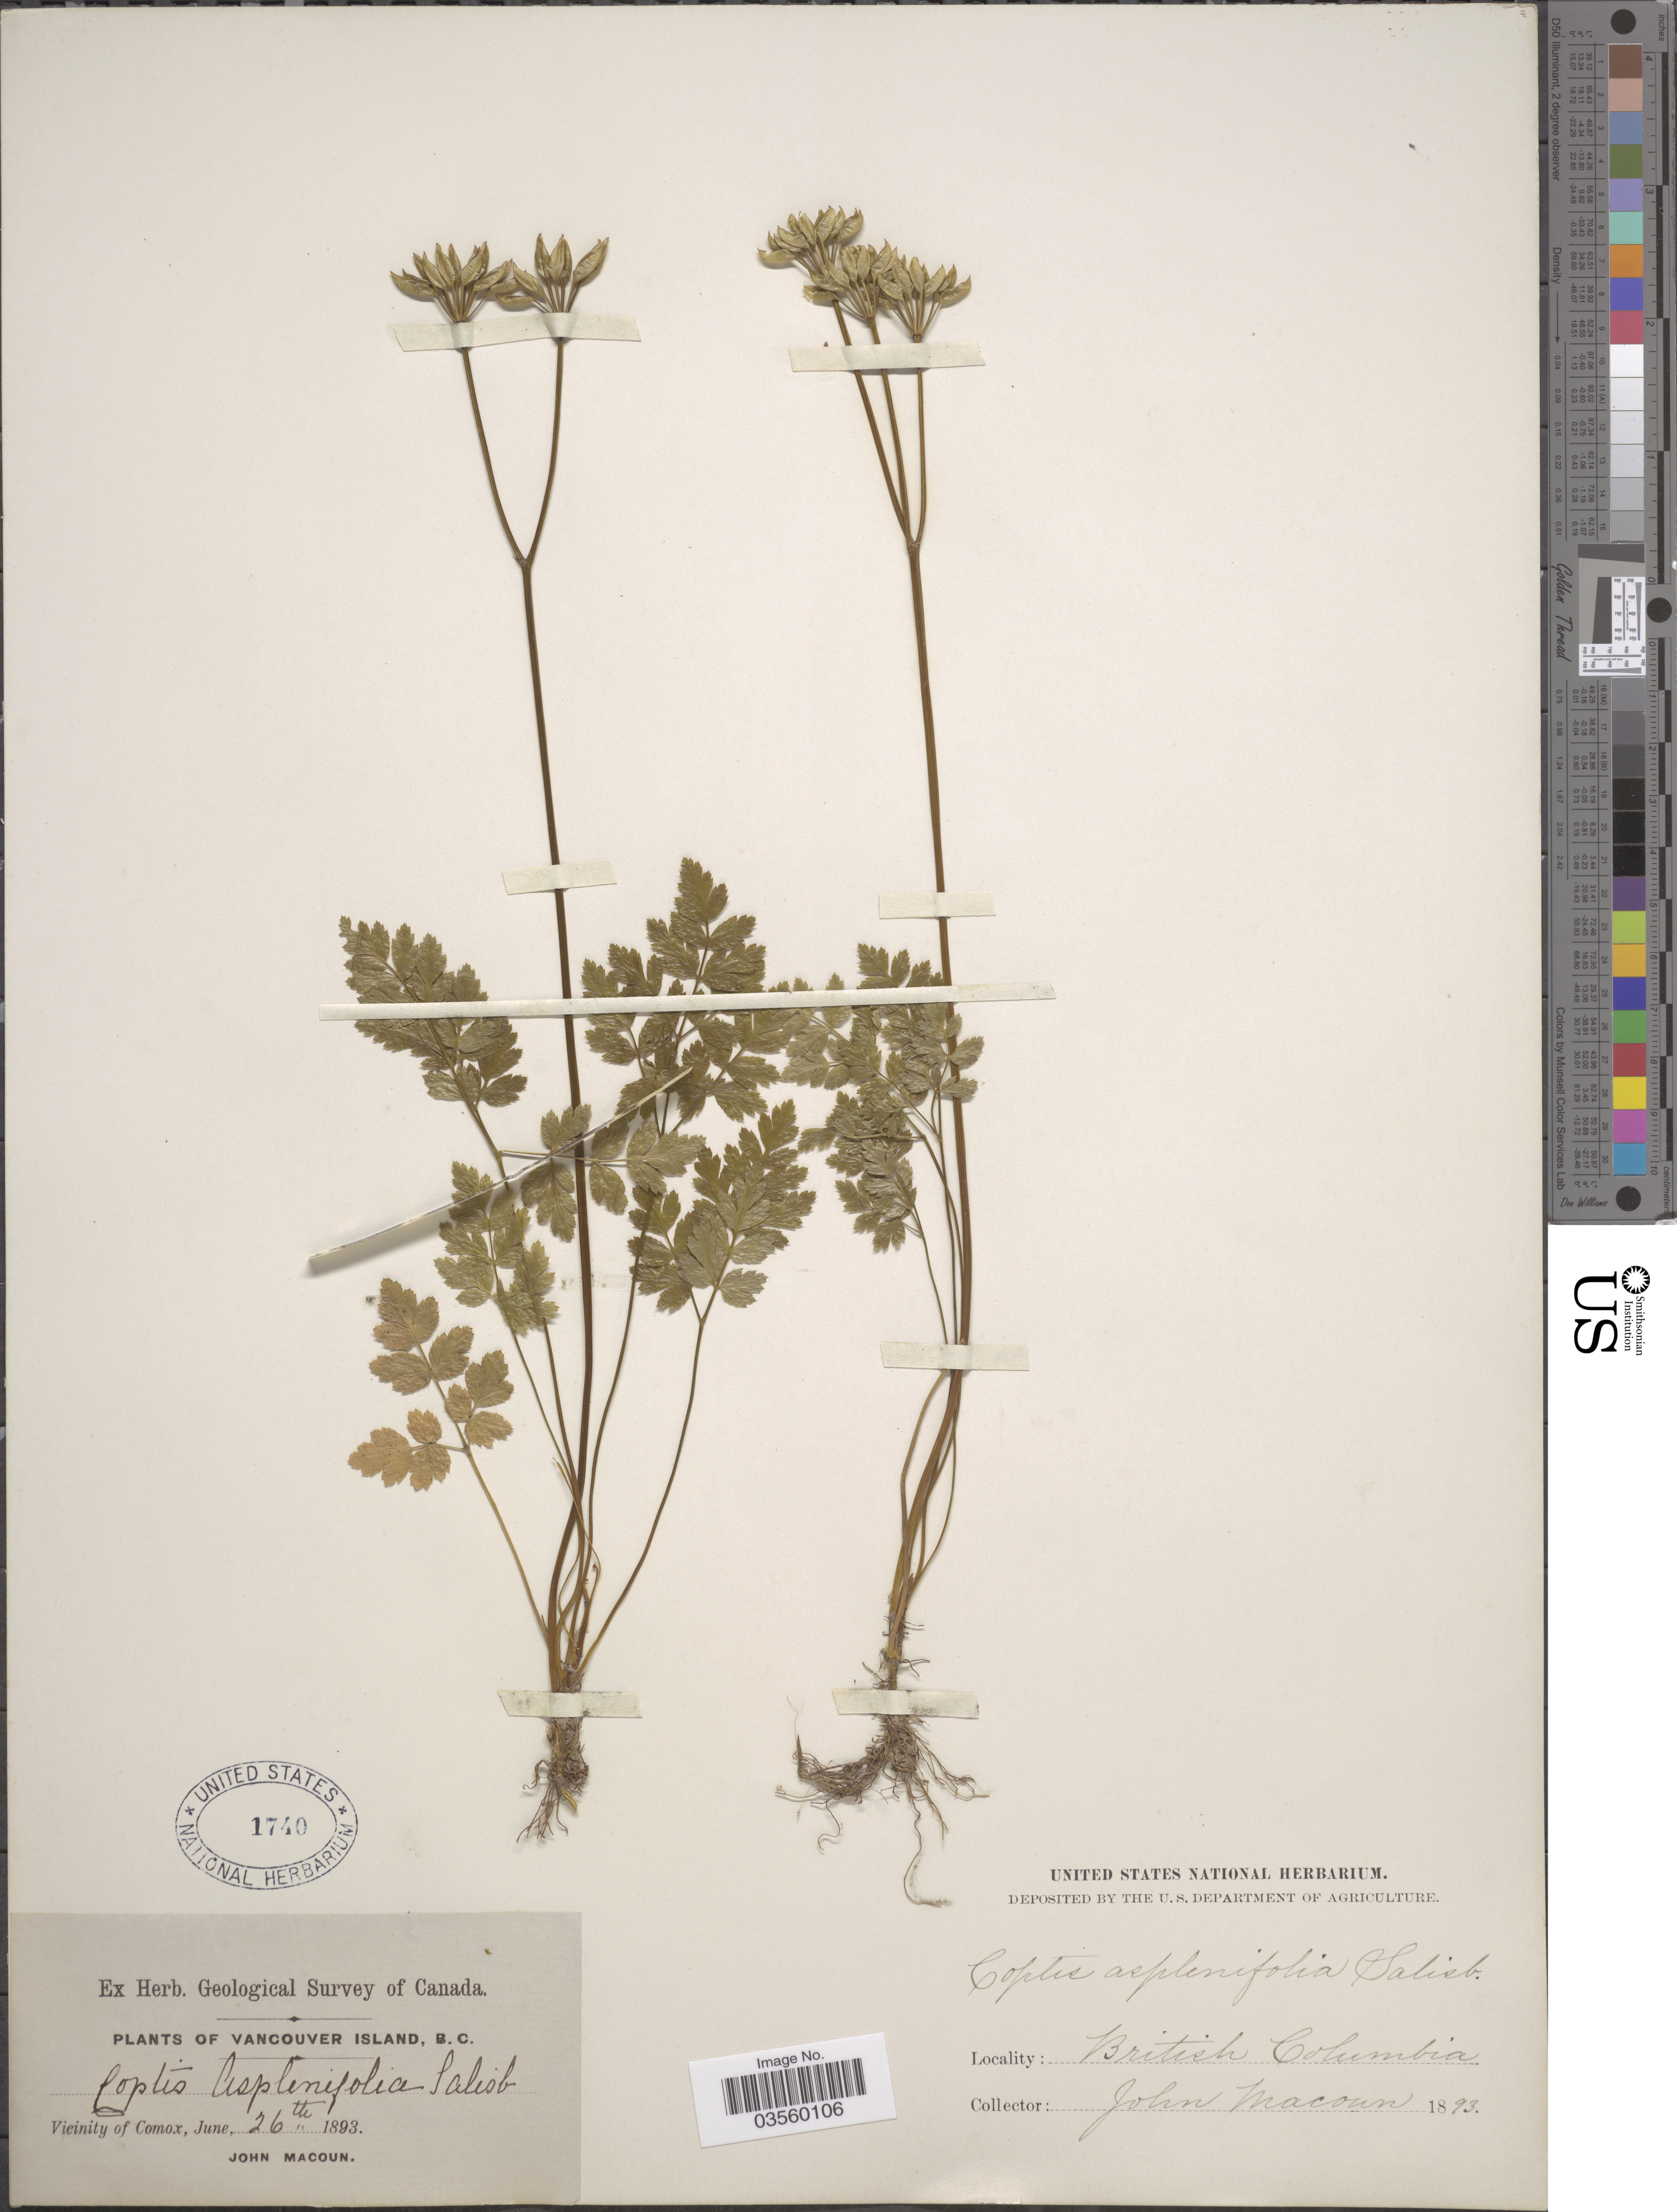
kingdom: Plantae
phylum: Tracheophyta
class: Magnoliopsida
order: Ranunculales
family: Ranunculaceae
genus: Coptis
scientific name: Coptis laciniata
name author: A. Gray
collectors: J. Macoun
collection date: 1893-06-26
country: Canada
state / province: British Columbia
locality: Vancouver Island. Vicinity of Comox.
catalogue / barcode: US 1740